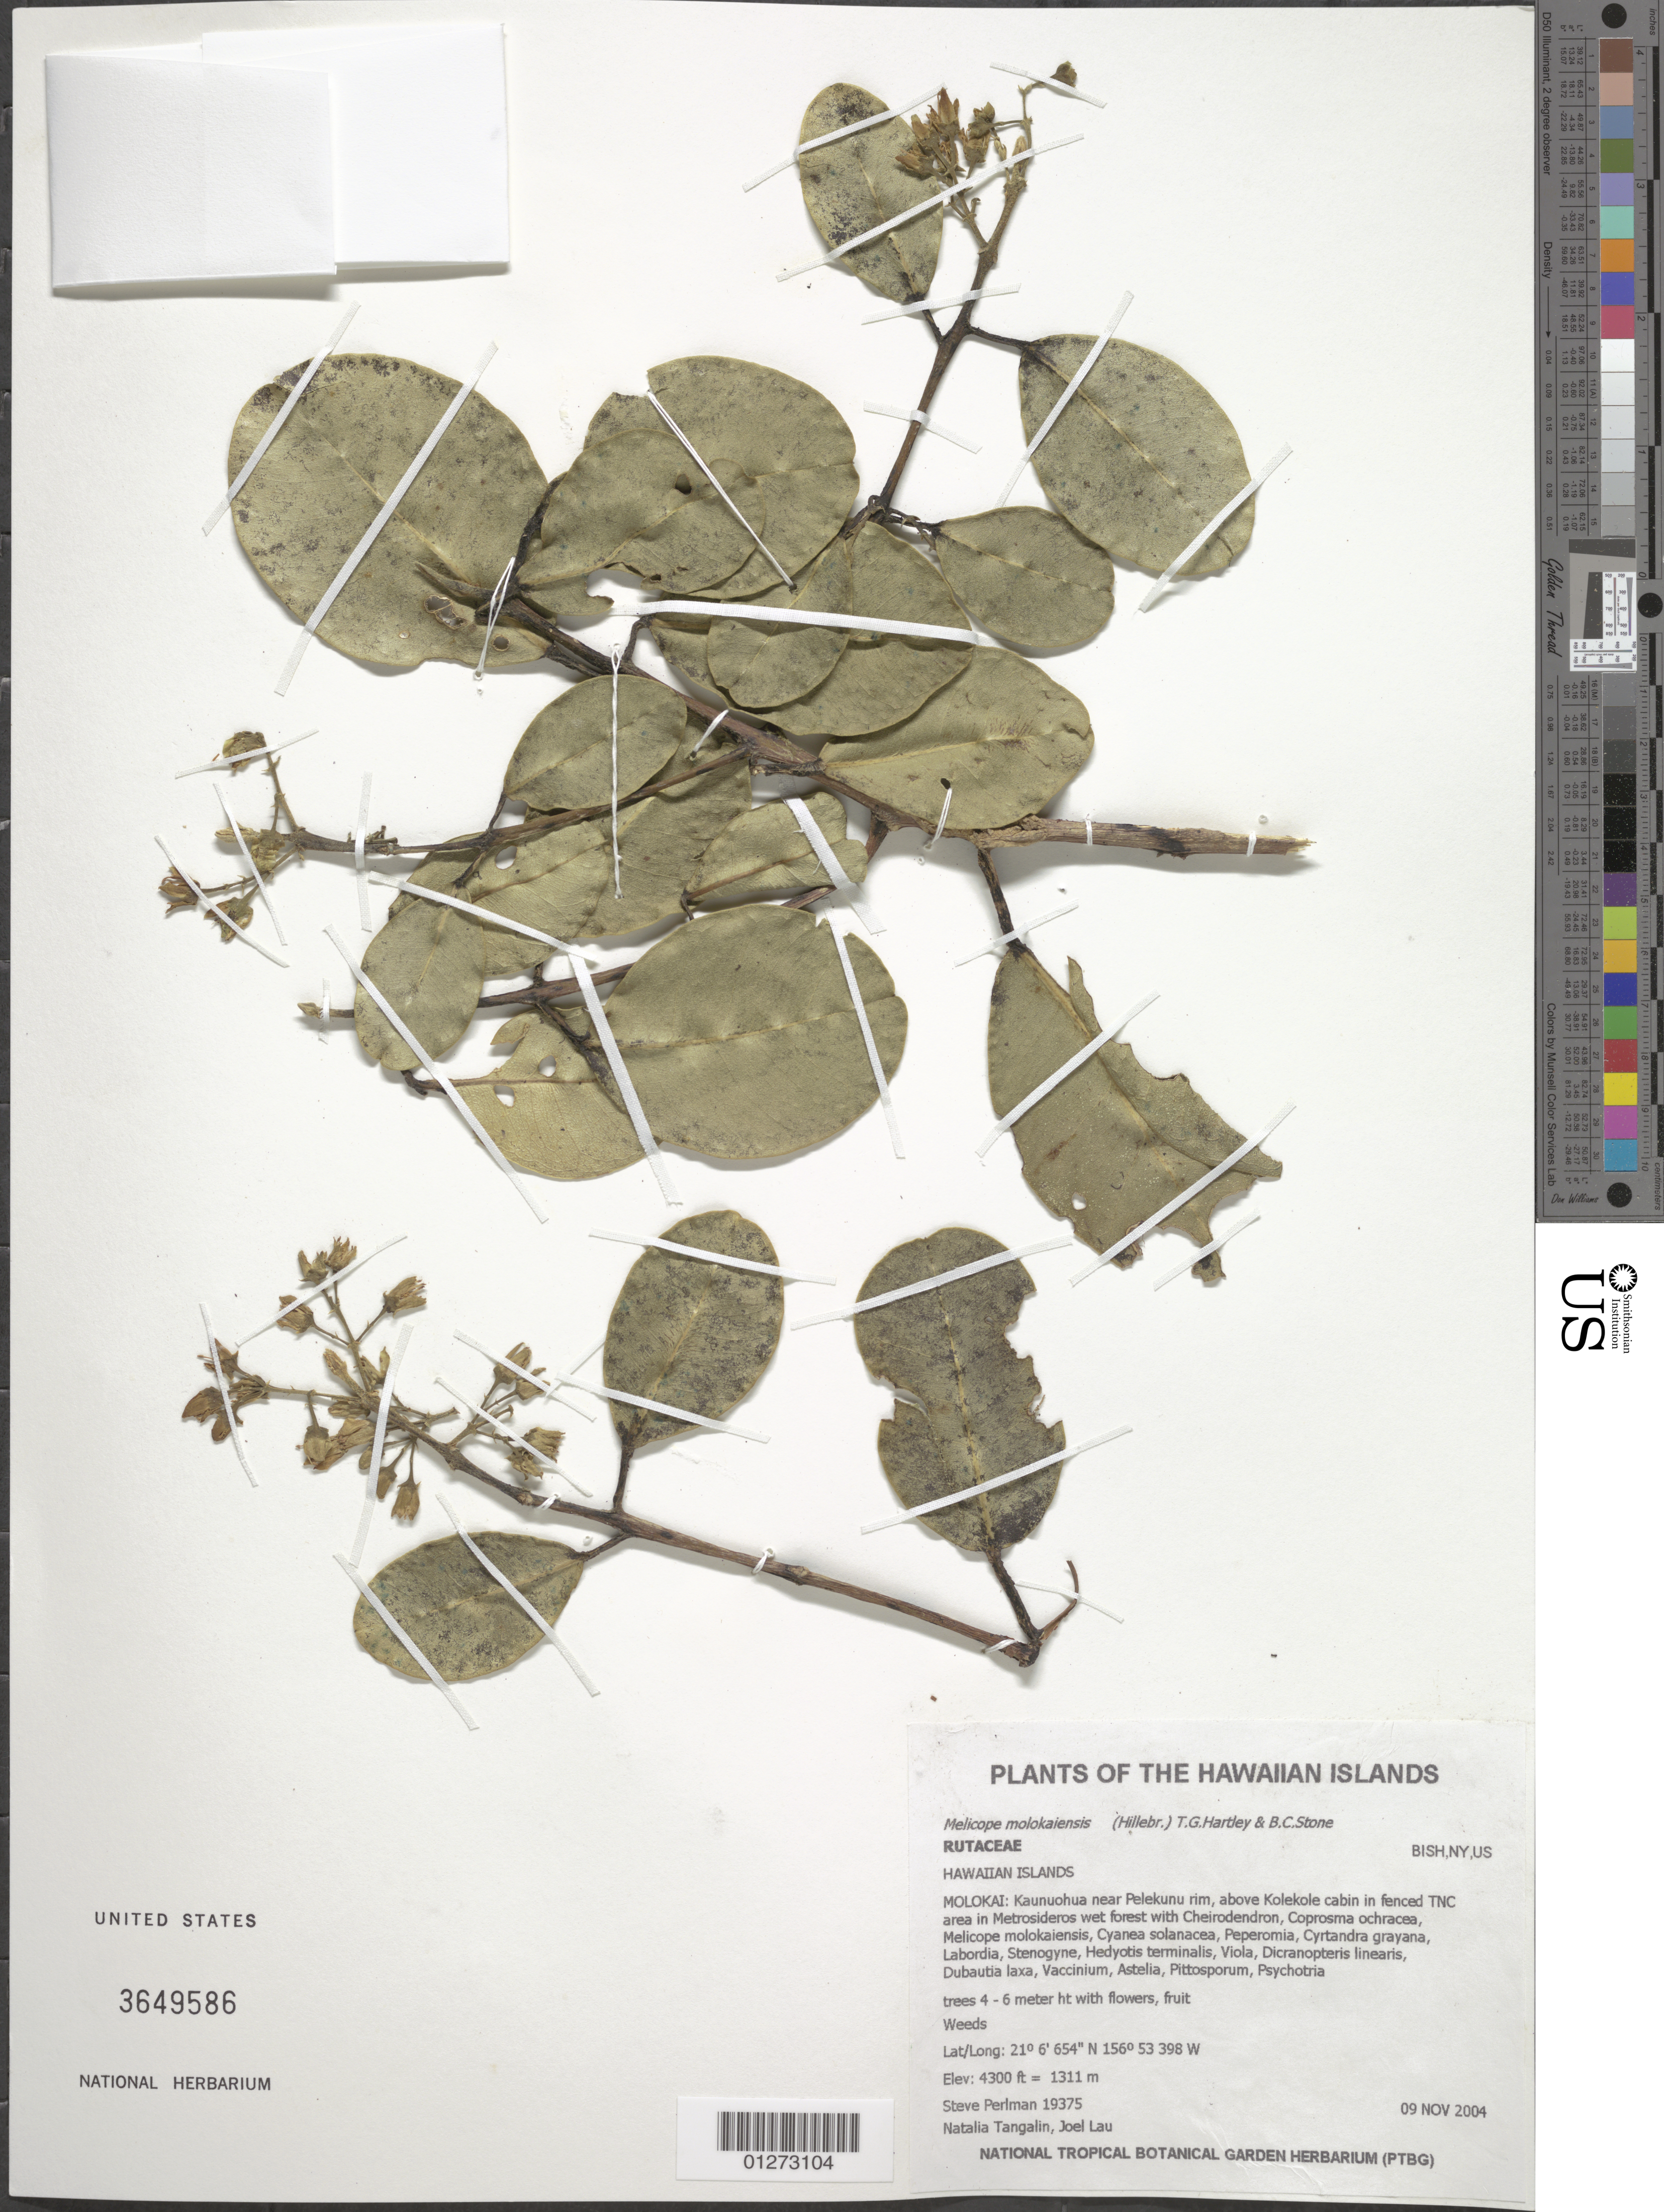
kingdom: Plantae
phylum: Tracheophyta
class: Magnoliopsida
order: Sapindales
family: Rutaceae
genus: Melicope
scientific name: Melicope molokaiensis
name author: (Hillebr.) T.G. Hartley & B.C. Stone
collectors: S. P. Perlman, N. Tangalin & J. Lau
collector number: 19375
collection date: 2004-11-09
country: United States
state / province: Hawaii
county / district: Maui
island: Moloka'i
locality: Kaunuohua near Pelekunu rim, above Kolekole cabin in fenced TNC area.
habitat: Wet forest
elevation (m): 1311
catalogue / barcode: US 3649586